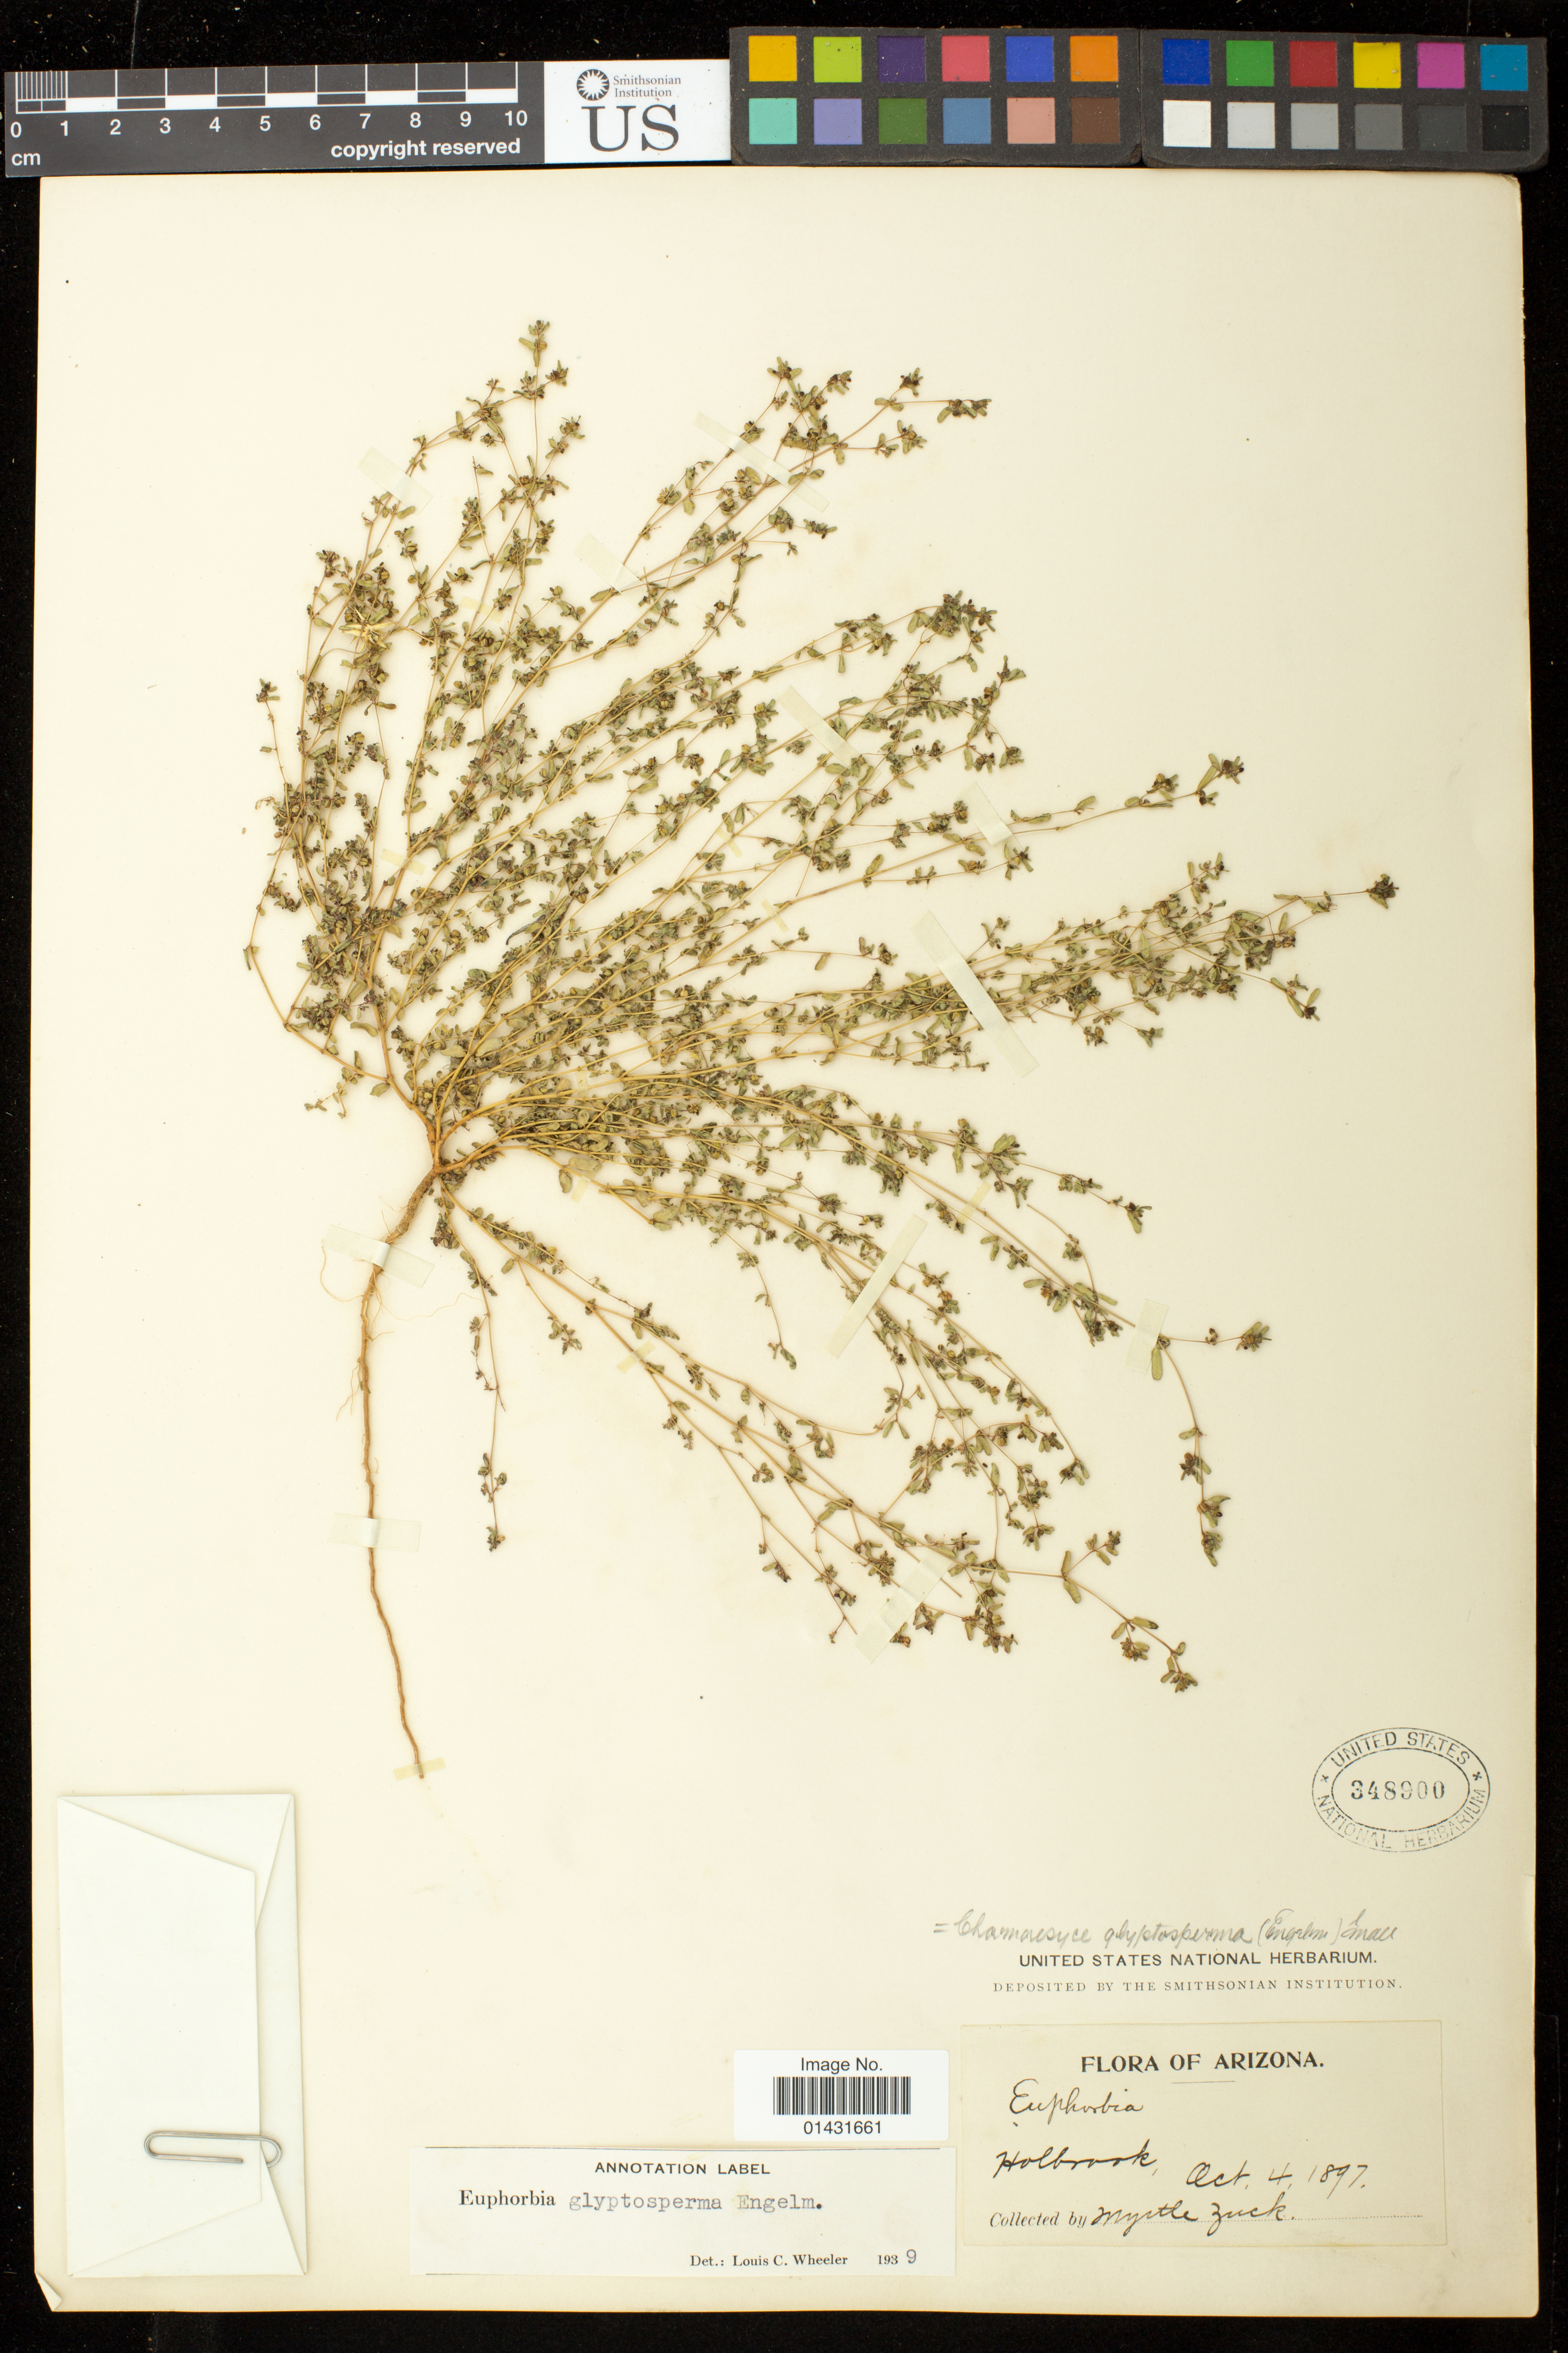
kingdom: Plantae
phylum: Tracheophyta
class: Magnoliopsida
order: Malpighiales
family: Euphorbiaceae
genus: Euphorbia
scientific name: Euphorbia glyptosperma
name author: Engelm.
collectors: M. Zuck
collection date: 1897-10-04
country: United States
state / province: Arizona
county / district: Navajo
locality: Holbrook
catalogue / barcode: US 348900